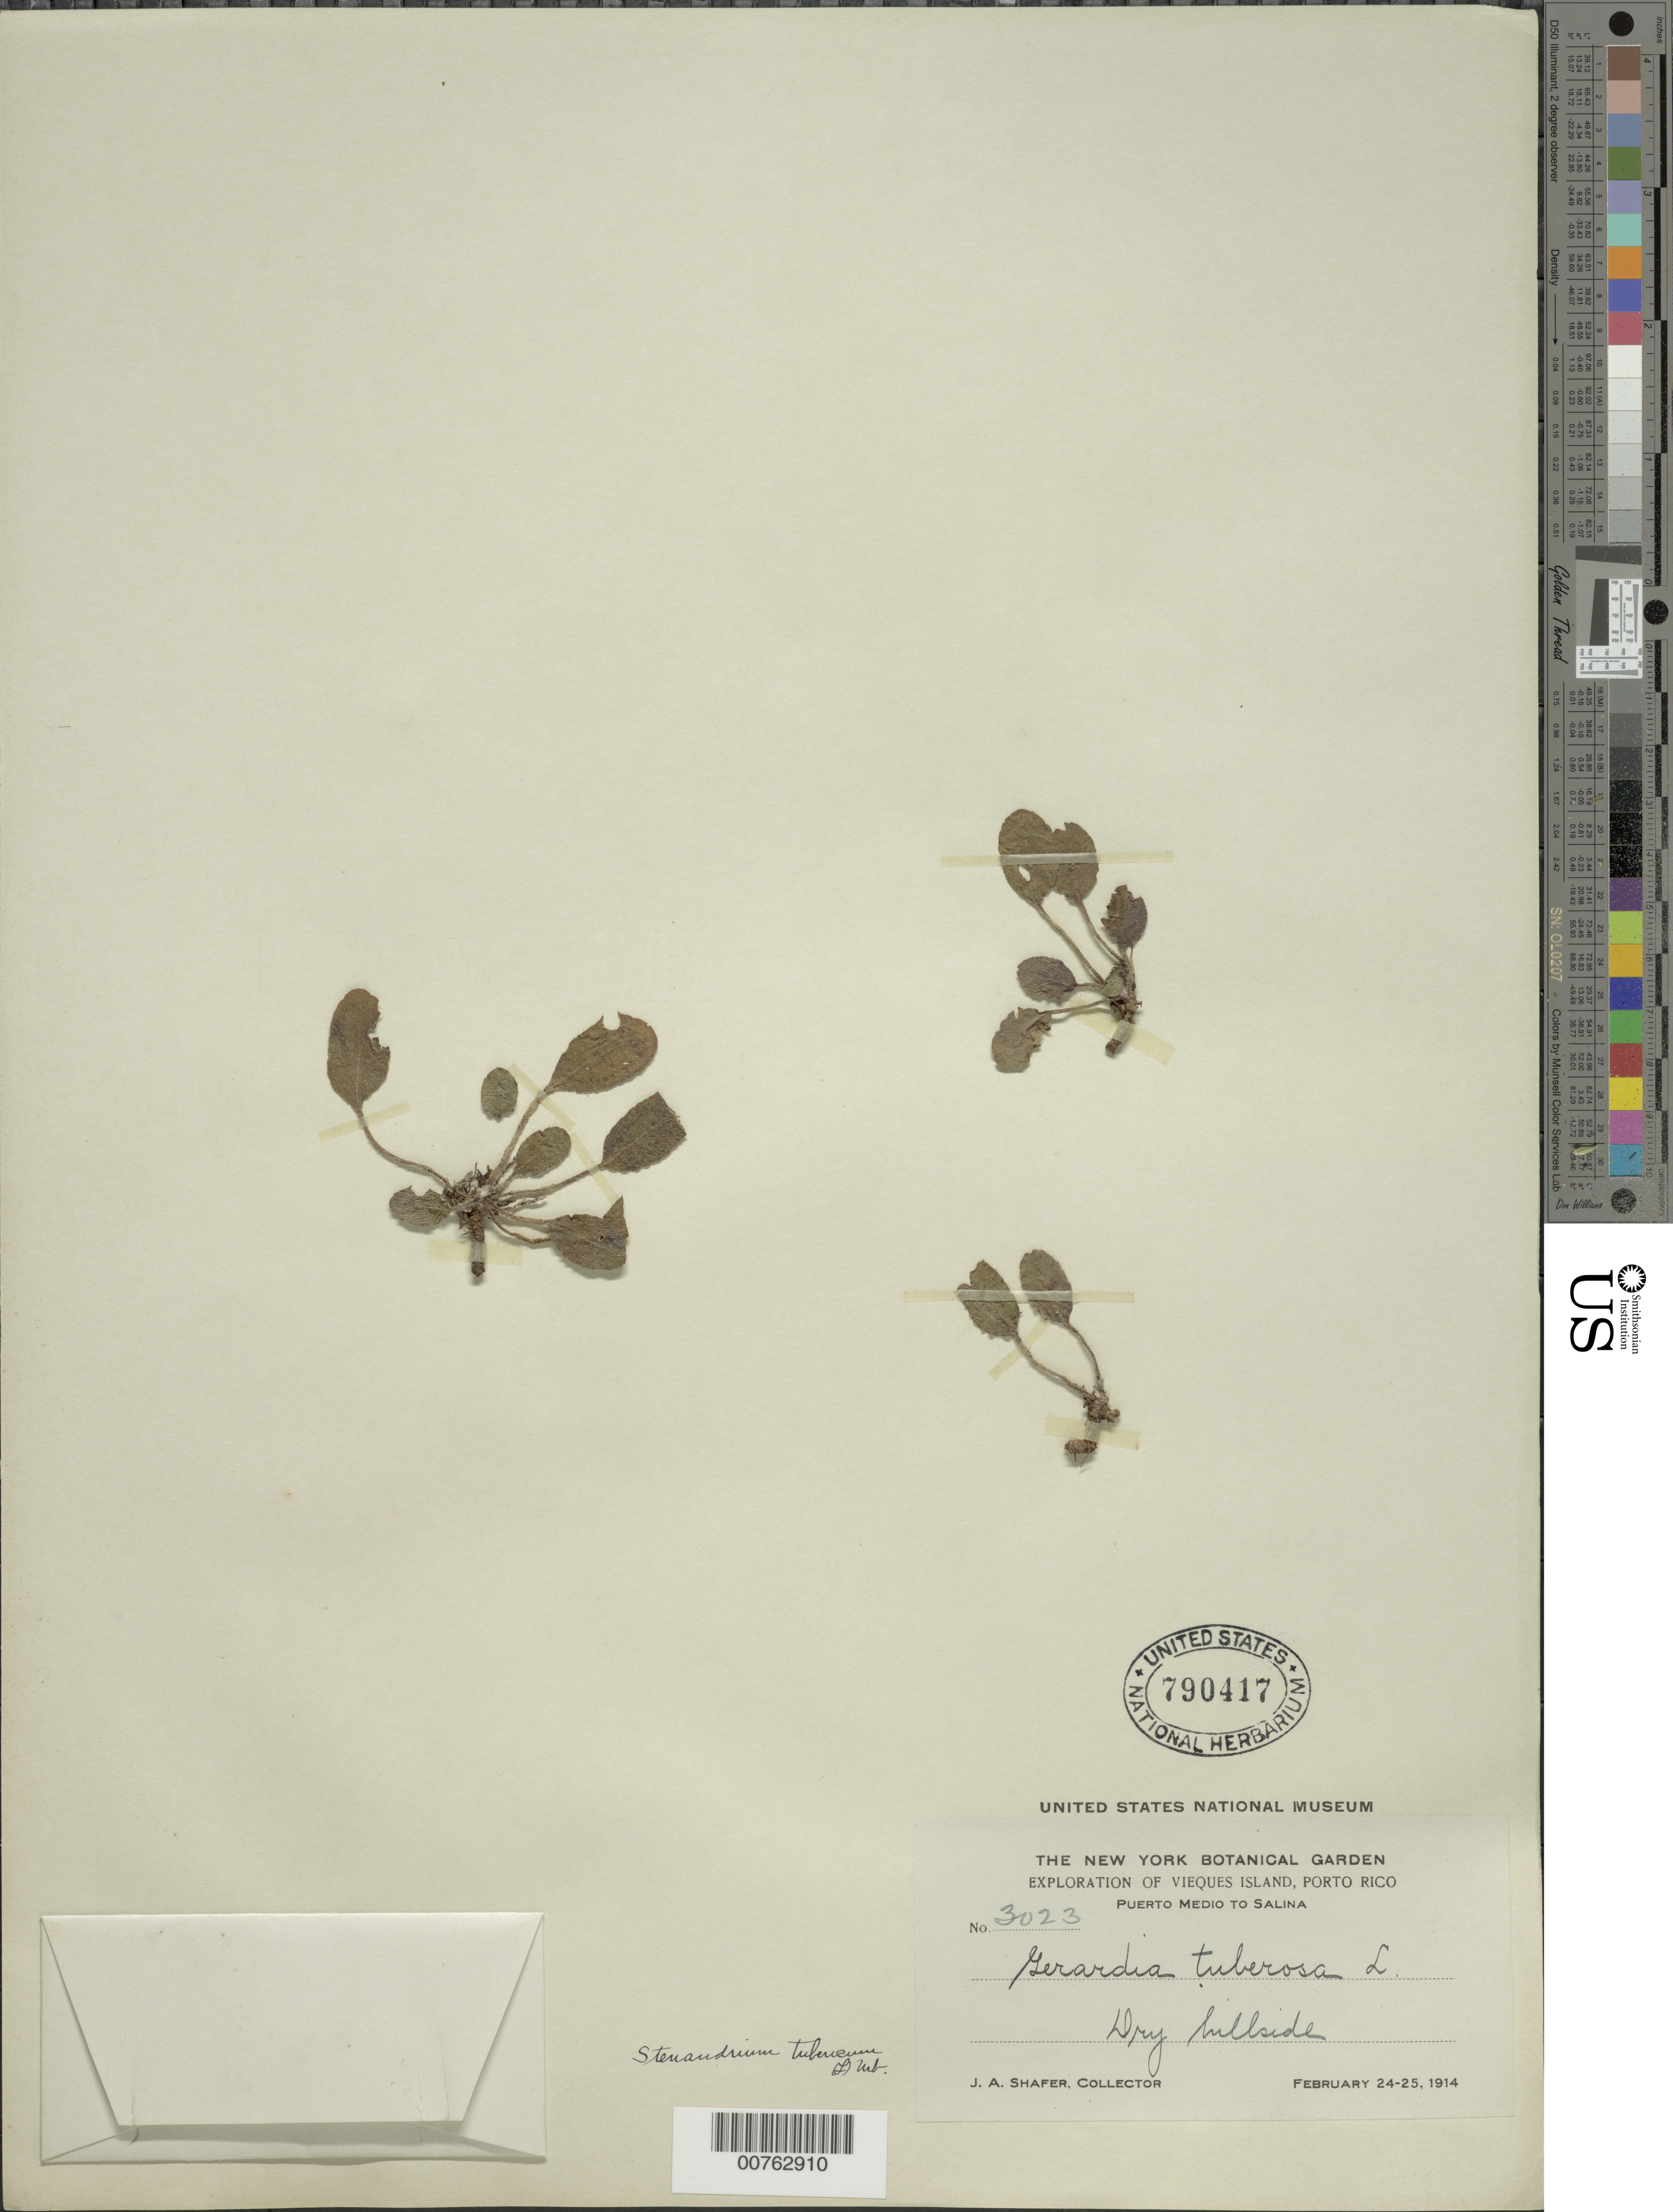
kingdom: Plantae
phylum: Tracheophyta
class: Magnoliopsida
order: Lamiales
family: Acanthaceae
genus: Stenandrium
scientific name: Stenandrium tuberosum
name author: (L.) Urb.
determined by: Acevedo-Rodríguez, P., (BOT), Smithsonian Institution - National Museum of Natural History (UNITED STATES)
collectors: J. A. Shafer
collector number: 3023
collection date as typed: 24 Feb 1914 to 25 Feb 1914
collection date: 1914-02-24/1914-02-25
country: Puerto Rico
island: Vieques I.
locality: Puerto Medio to Salina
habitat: Dry hillside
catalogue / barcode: US 790417